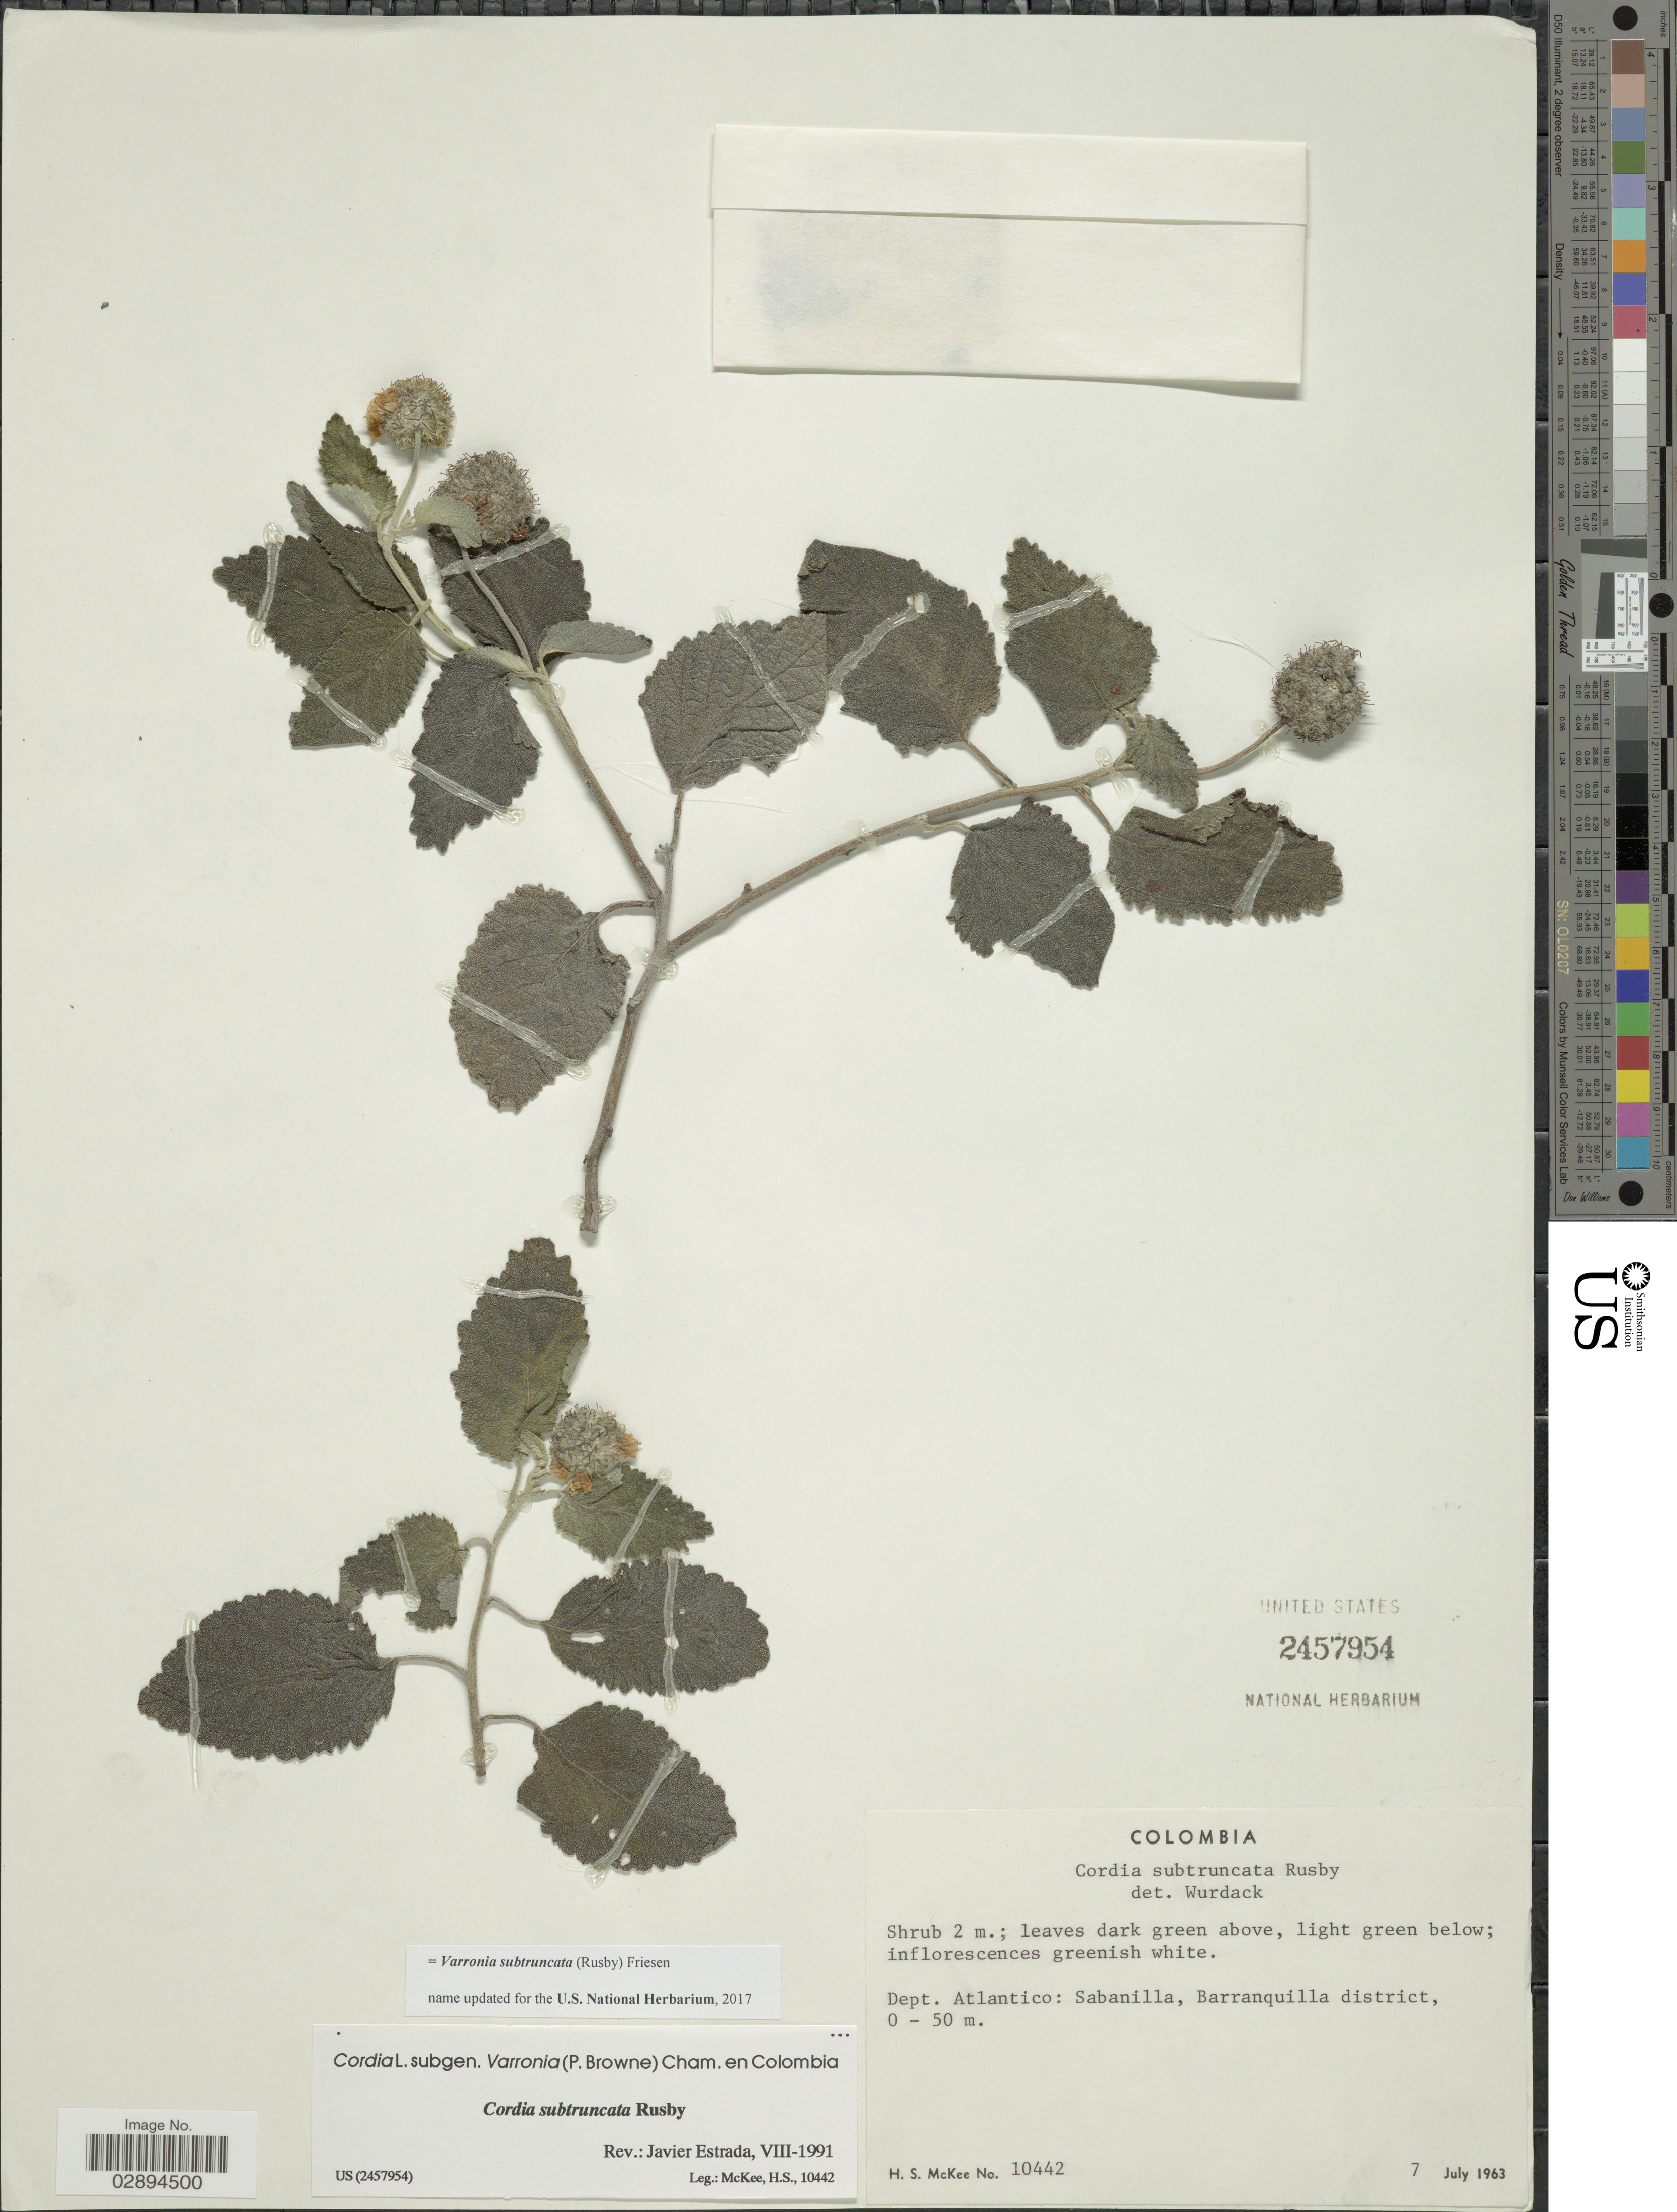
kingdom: Plantae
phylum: Tracheophyta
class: Magnoliopsida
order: Boraginales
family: Cordiaceae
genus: Varronia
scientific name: Varronia subtruncata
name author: (Rusby) Friesen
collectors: H. S. McKee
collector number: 10442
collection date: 1963-07-07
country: Colombia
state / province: Atlántico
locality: Dept. Atlantico: Sabanilla, Barranquilla district.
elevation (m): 0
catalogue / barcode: US 2457954